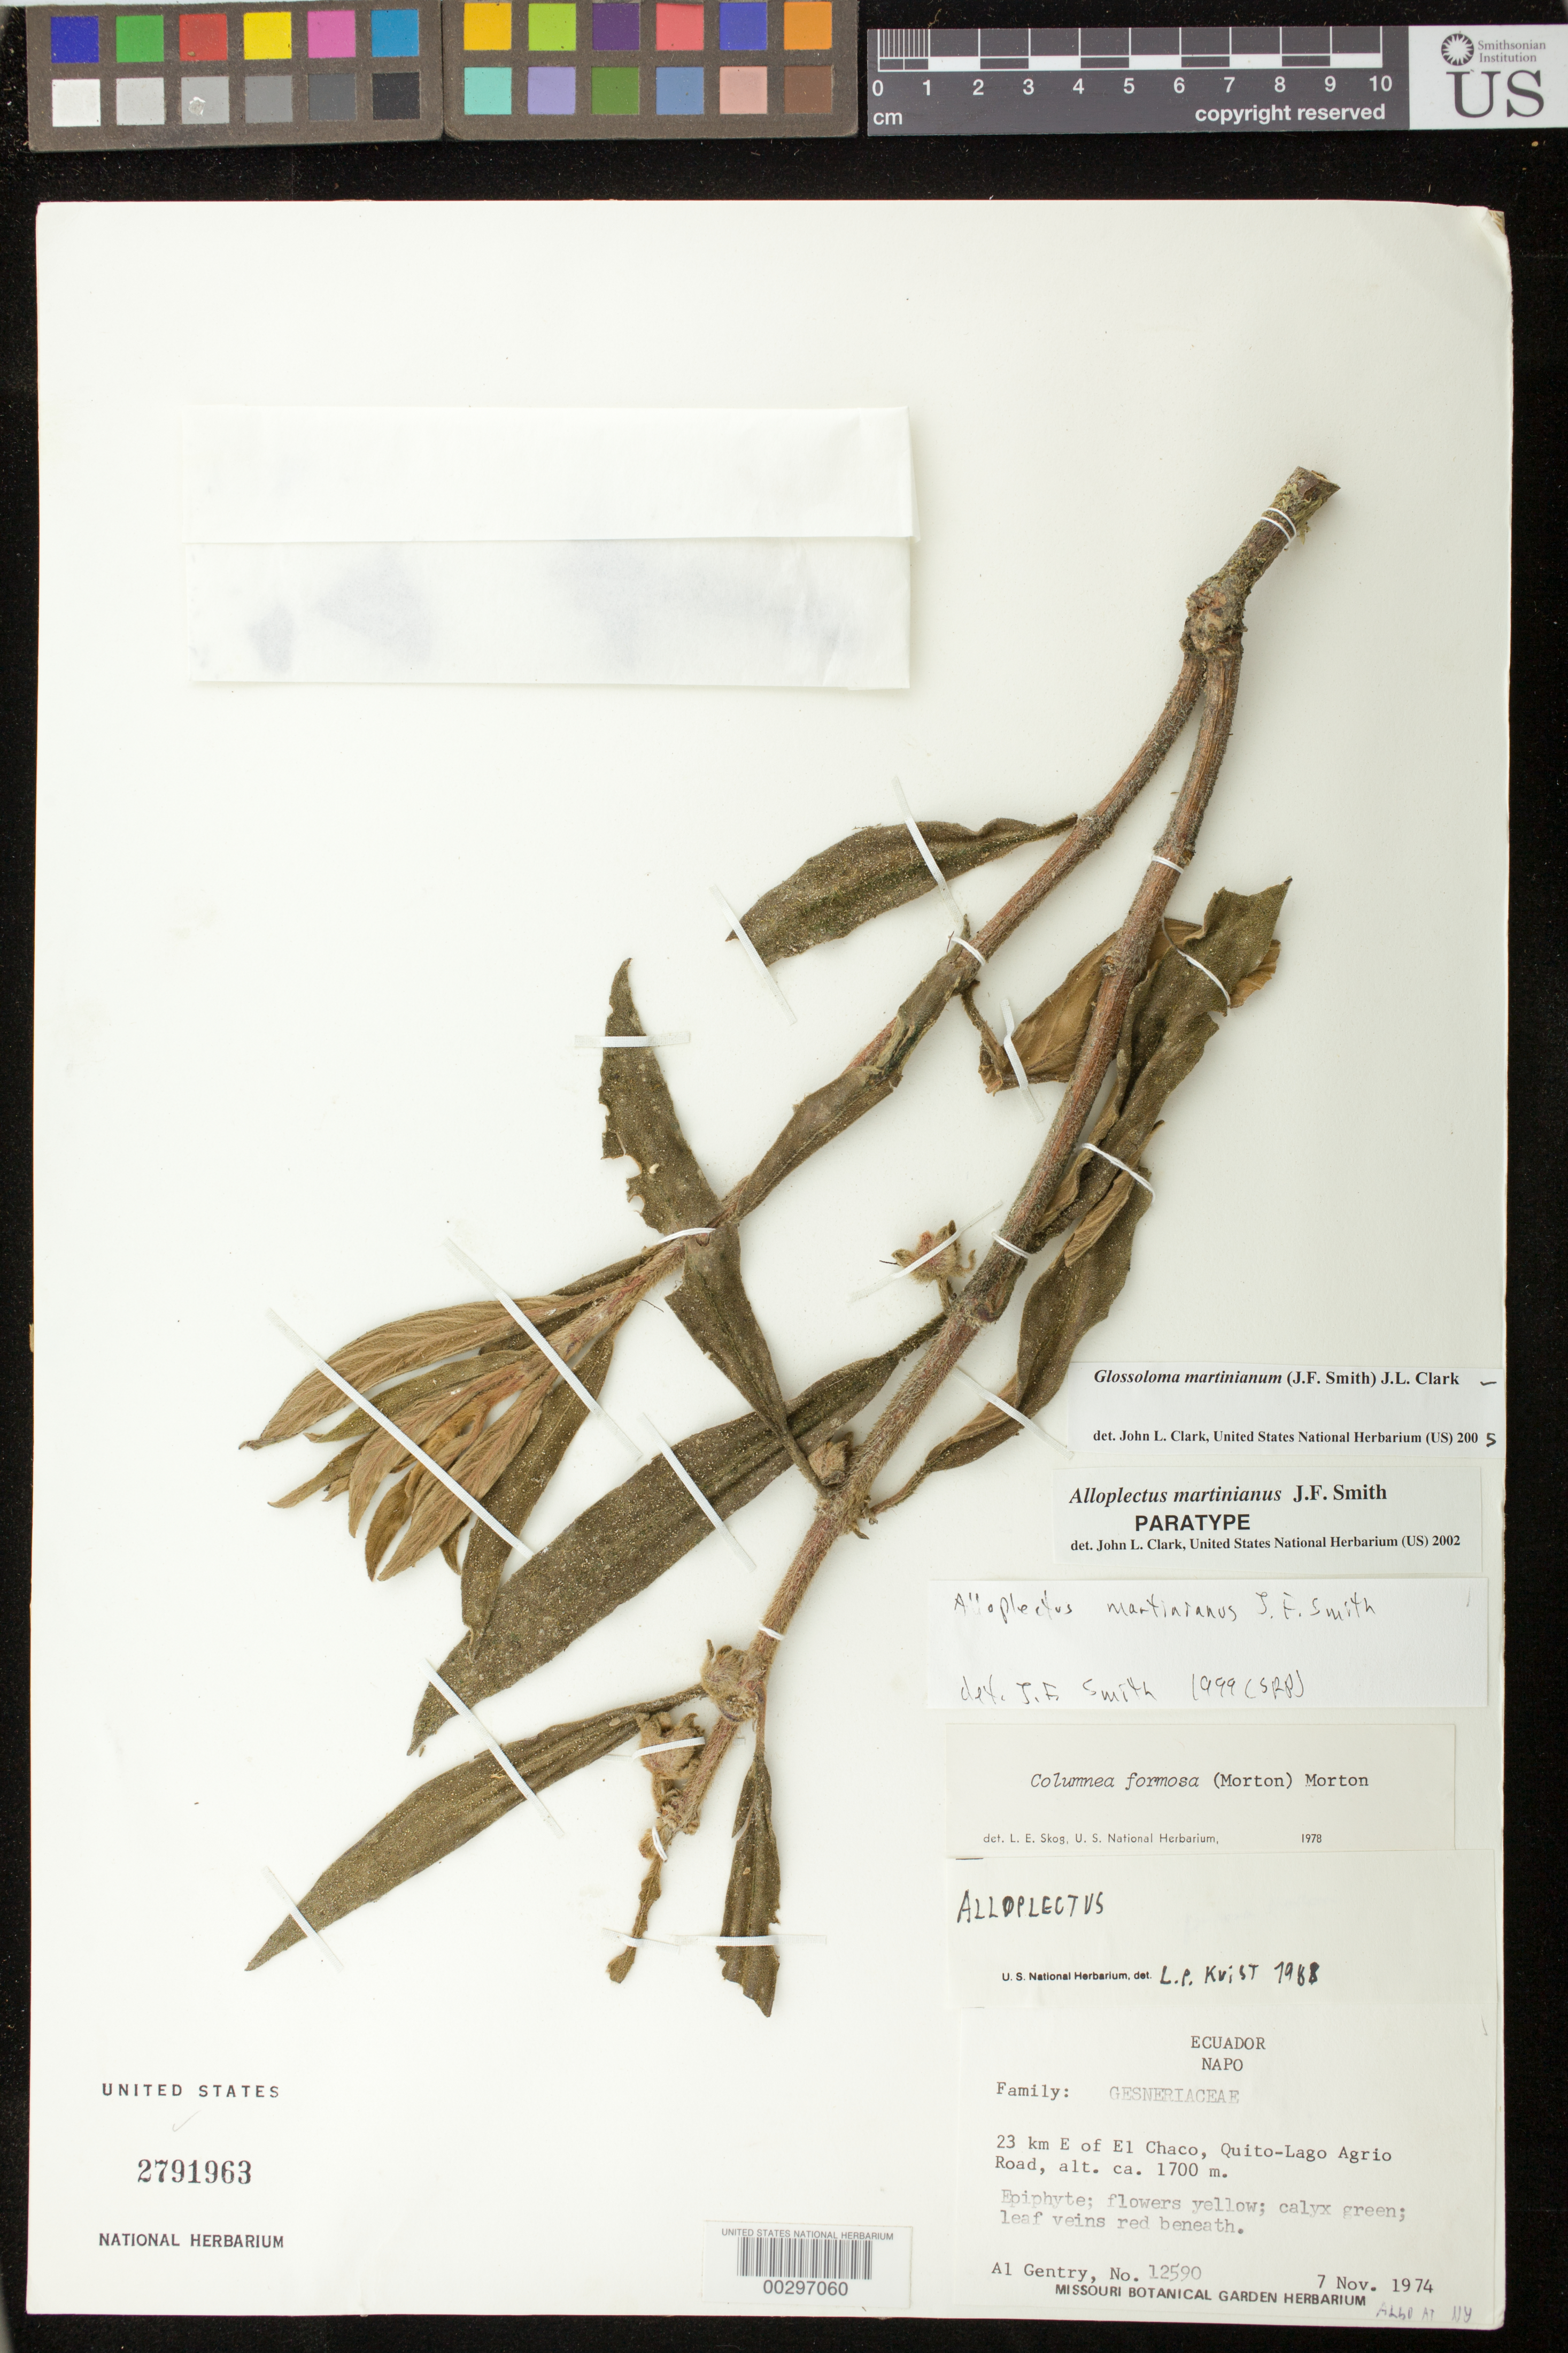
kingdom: Plantae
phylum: Tracheophyta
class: Magnoliopsida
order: Lamiales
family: Gesneriaceae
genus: Glossoloma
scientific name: Glossoloma martinianum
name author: (J.F. Sm.) J.L. Clark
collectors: A. H. Gentry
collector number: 12590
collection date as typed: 07 Nov 1974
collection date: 1974-11-07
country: Ecuador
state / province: Napo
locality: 23 km E of El Chaco, Qutio-Lago Agrio Road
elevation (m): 1700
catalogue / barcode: US 2791963